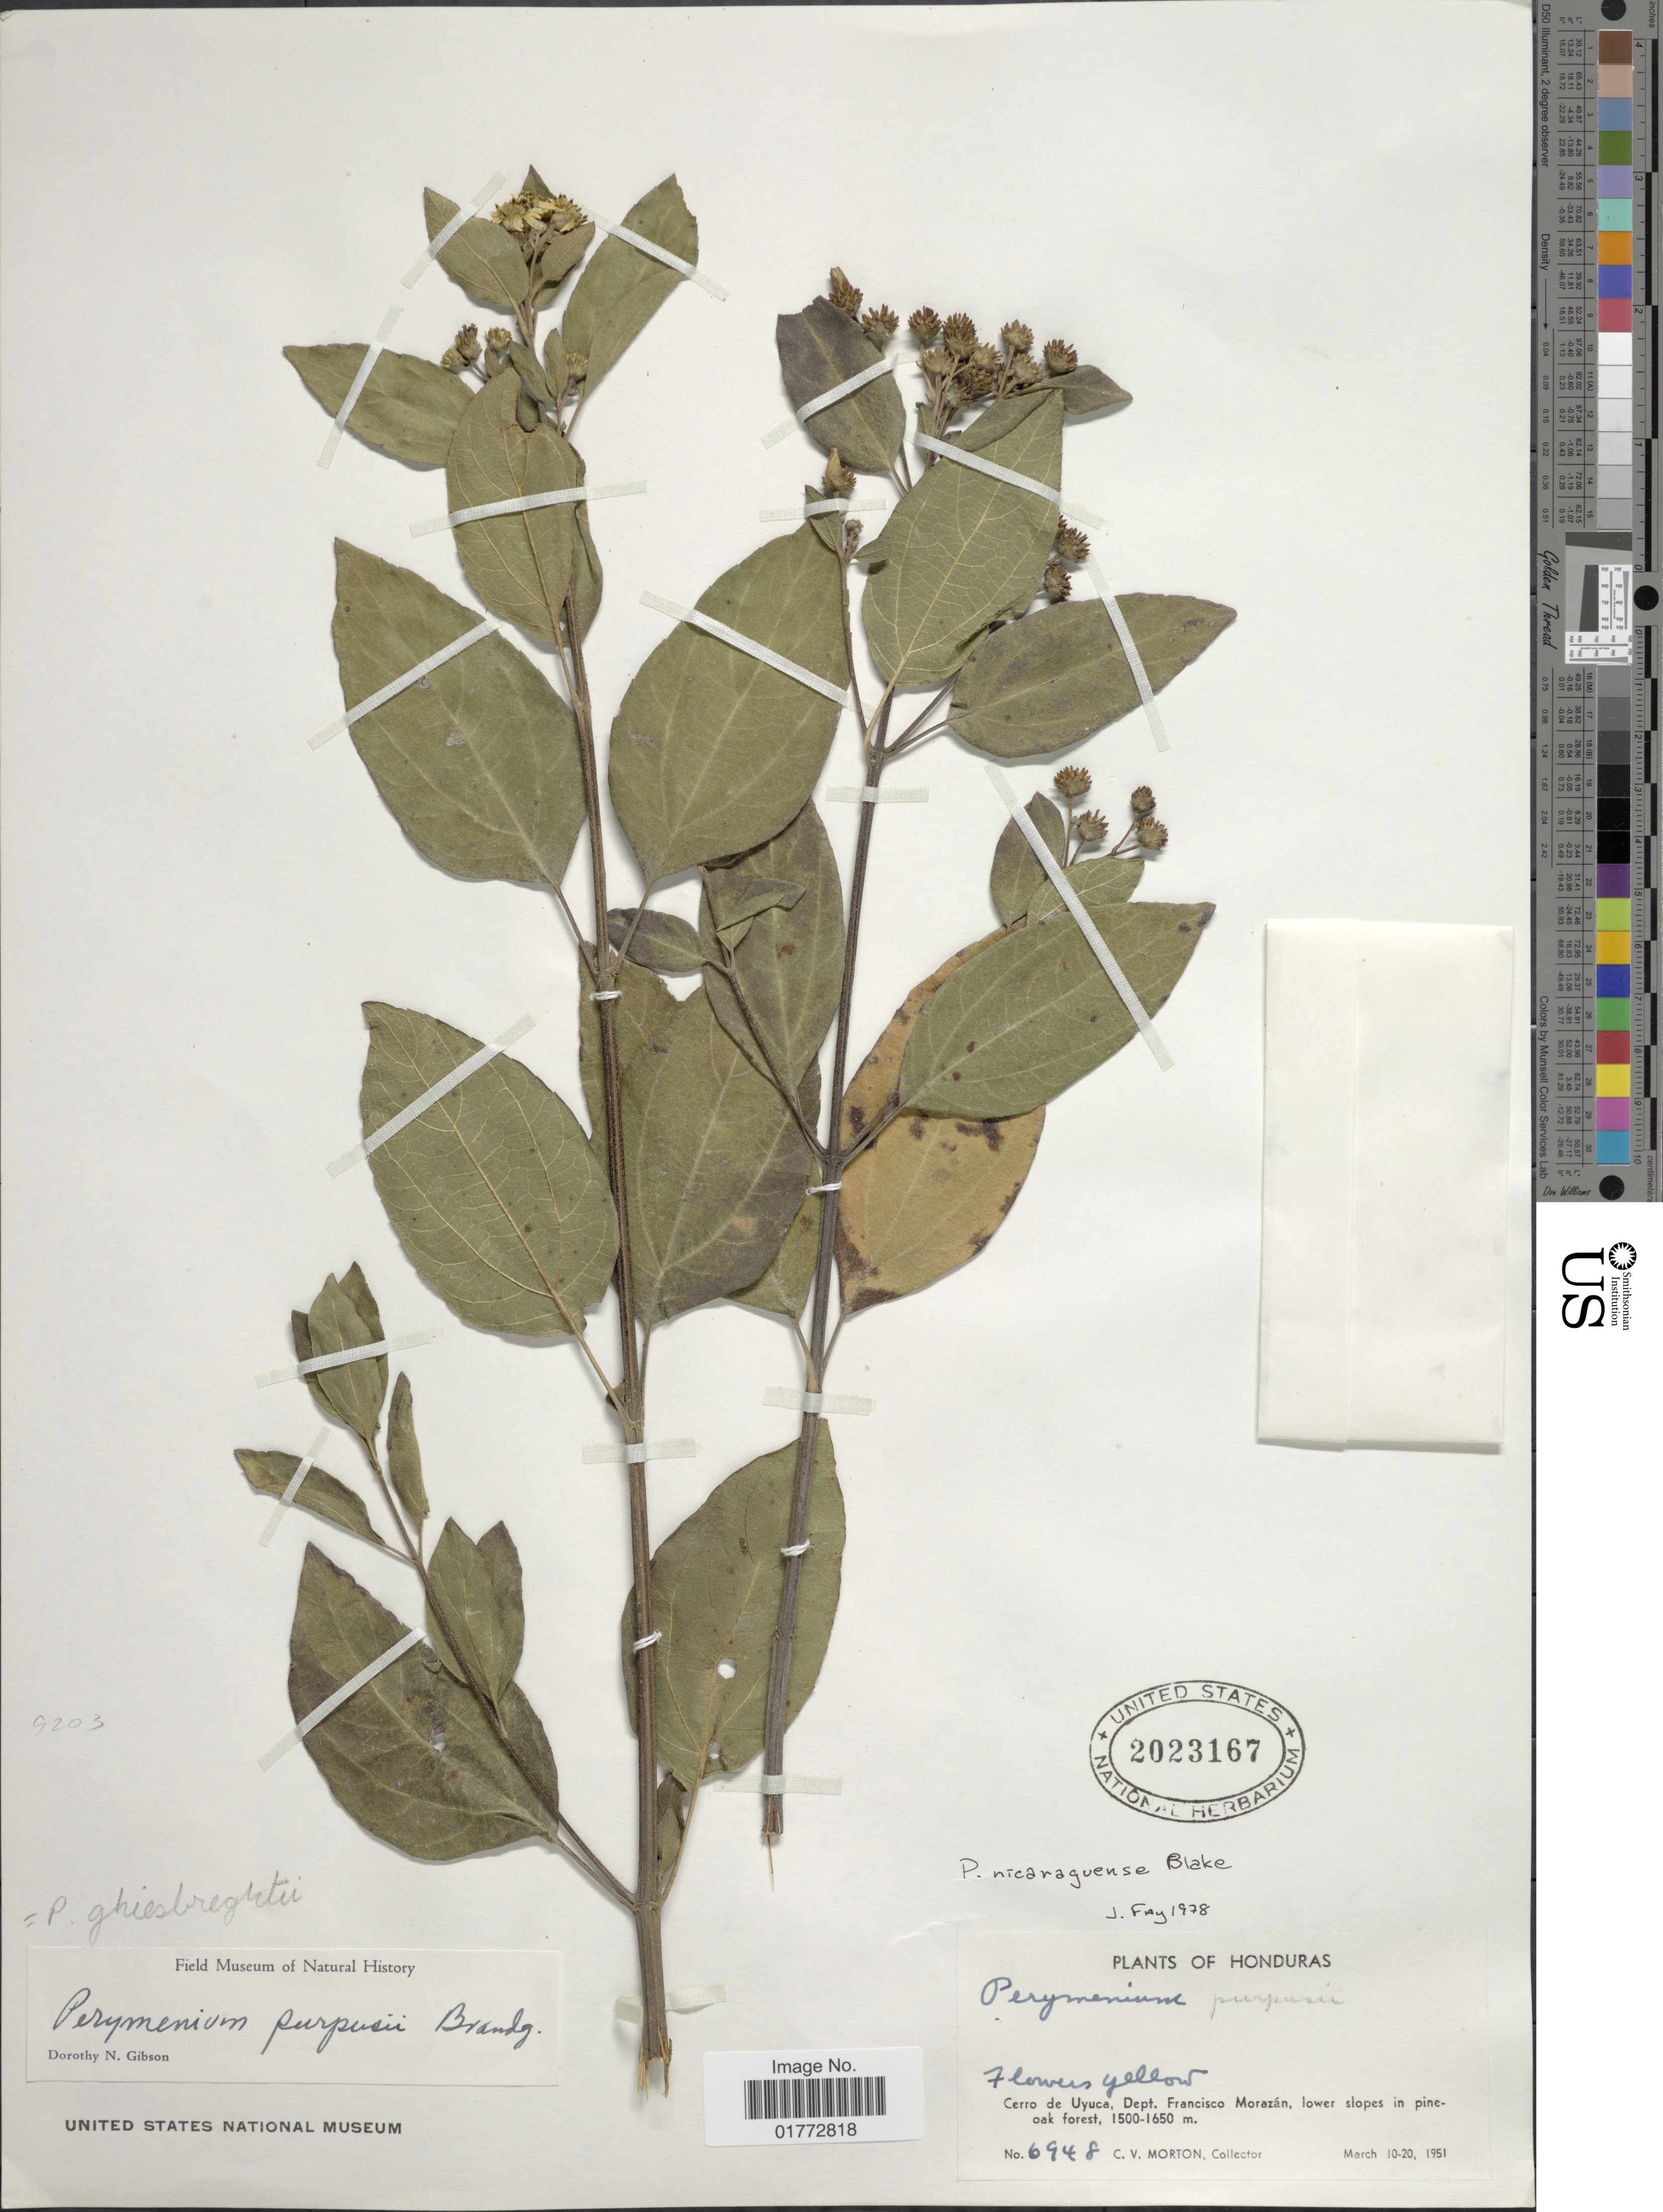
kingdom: Plantae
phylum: Tracheophyta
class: Magnoliopsida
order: Asterales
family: Asteraceae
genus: Perymenium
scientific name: Perymenium nicaraguense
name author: S.F. Blake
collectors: C. V. Morton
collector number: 6948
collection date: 1951-03-10/1951-03-20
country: Honduras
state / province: Fco. Morazán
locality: Cerro de Uyuca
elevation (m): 1500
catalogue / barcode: US 2023167